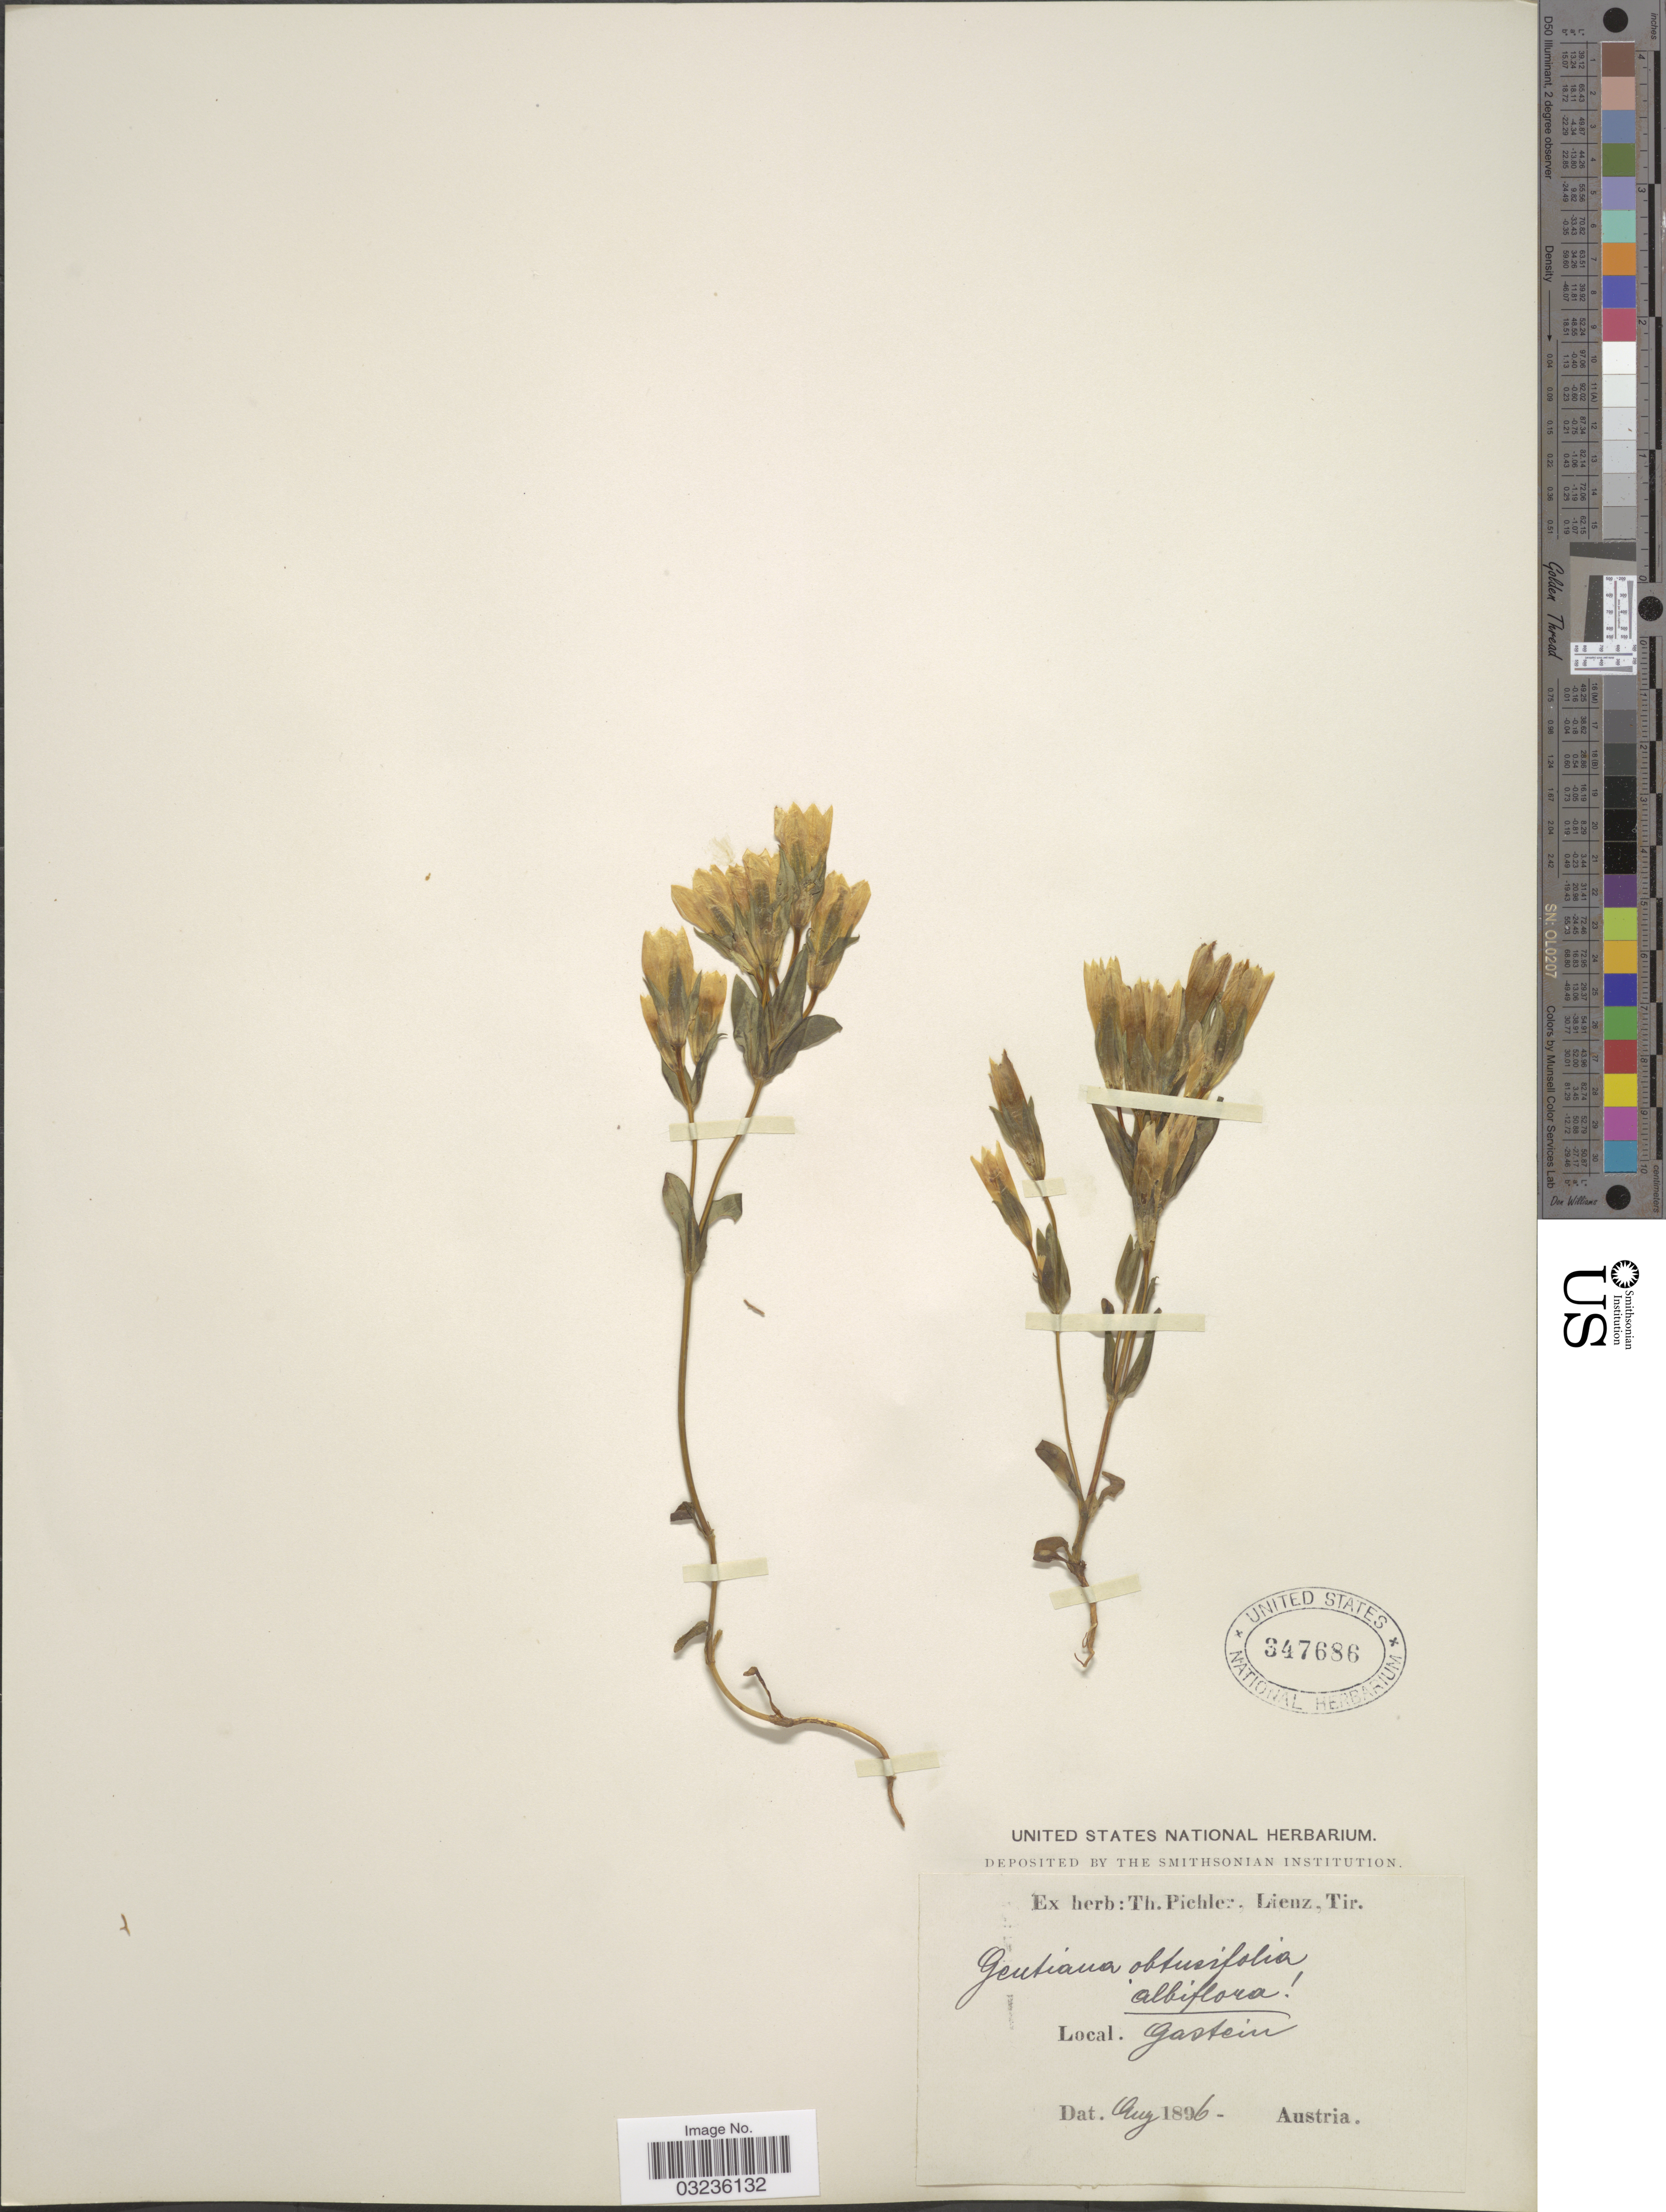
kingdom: Plantae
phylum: Tracheophyta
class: Magnoliopsida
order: Gentianales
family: Gentianaceae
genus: Gentiana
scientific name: Gentiana obtusifolia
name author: (F.W. Schmidt) Willd.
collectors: ex herb. T. Pichler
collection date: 1896-08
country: Austria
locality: Gastein.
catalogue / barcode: US 347686